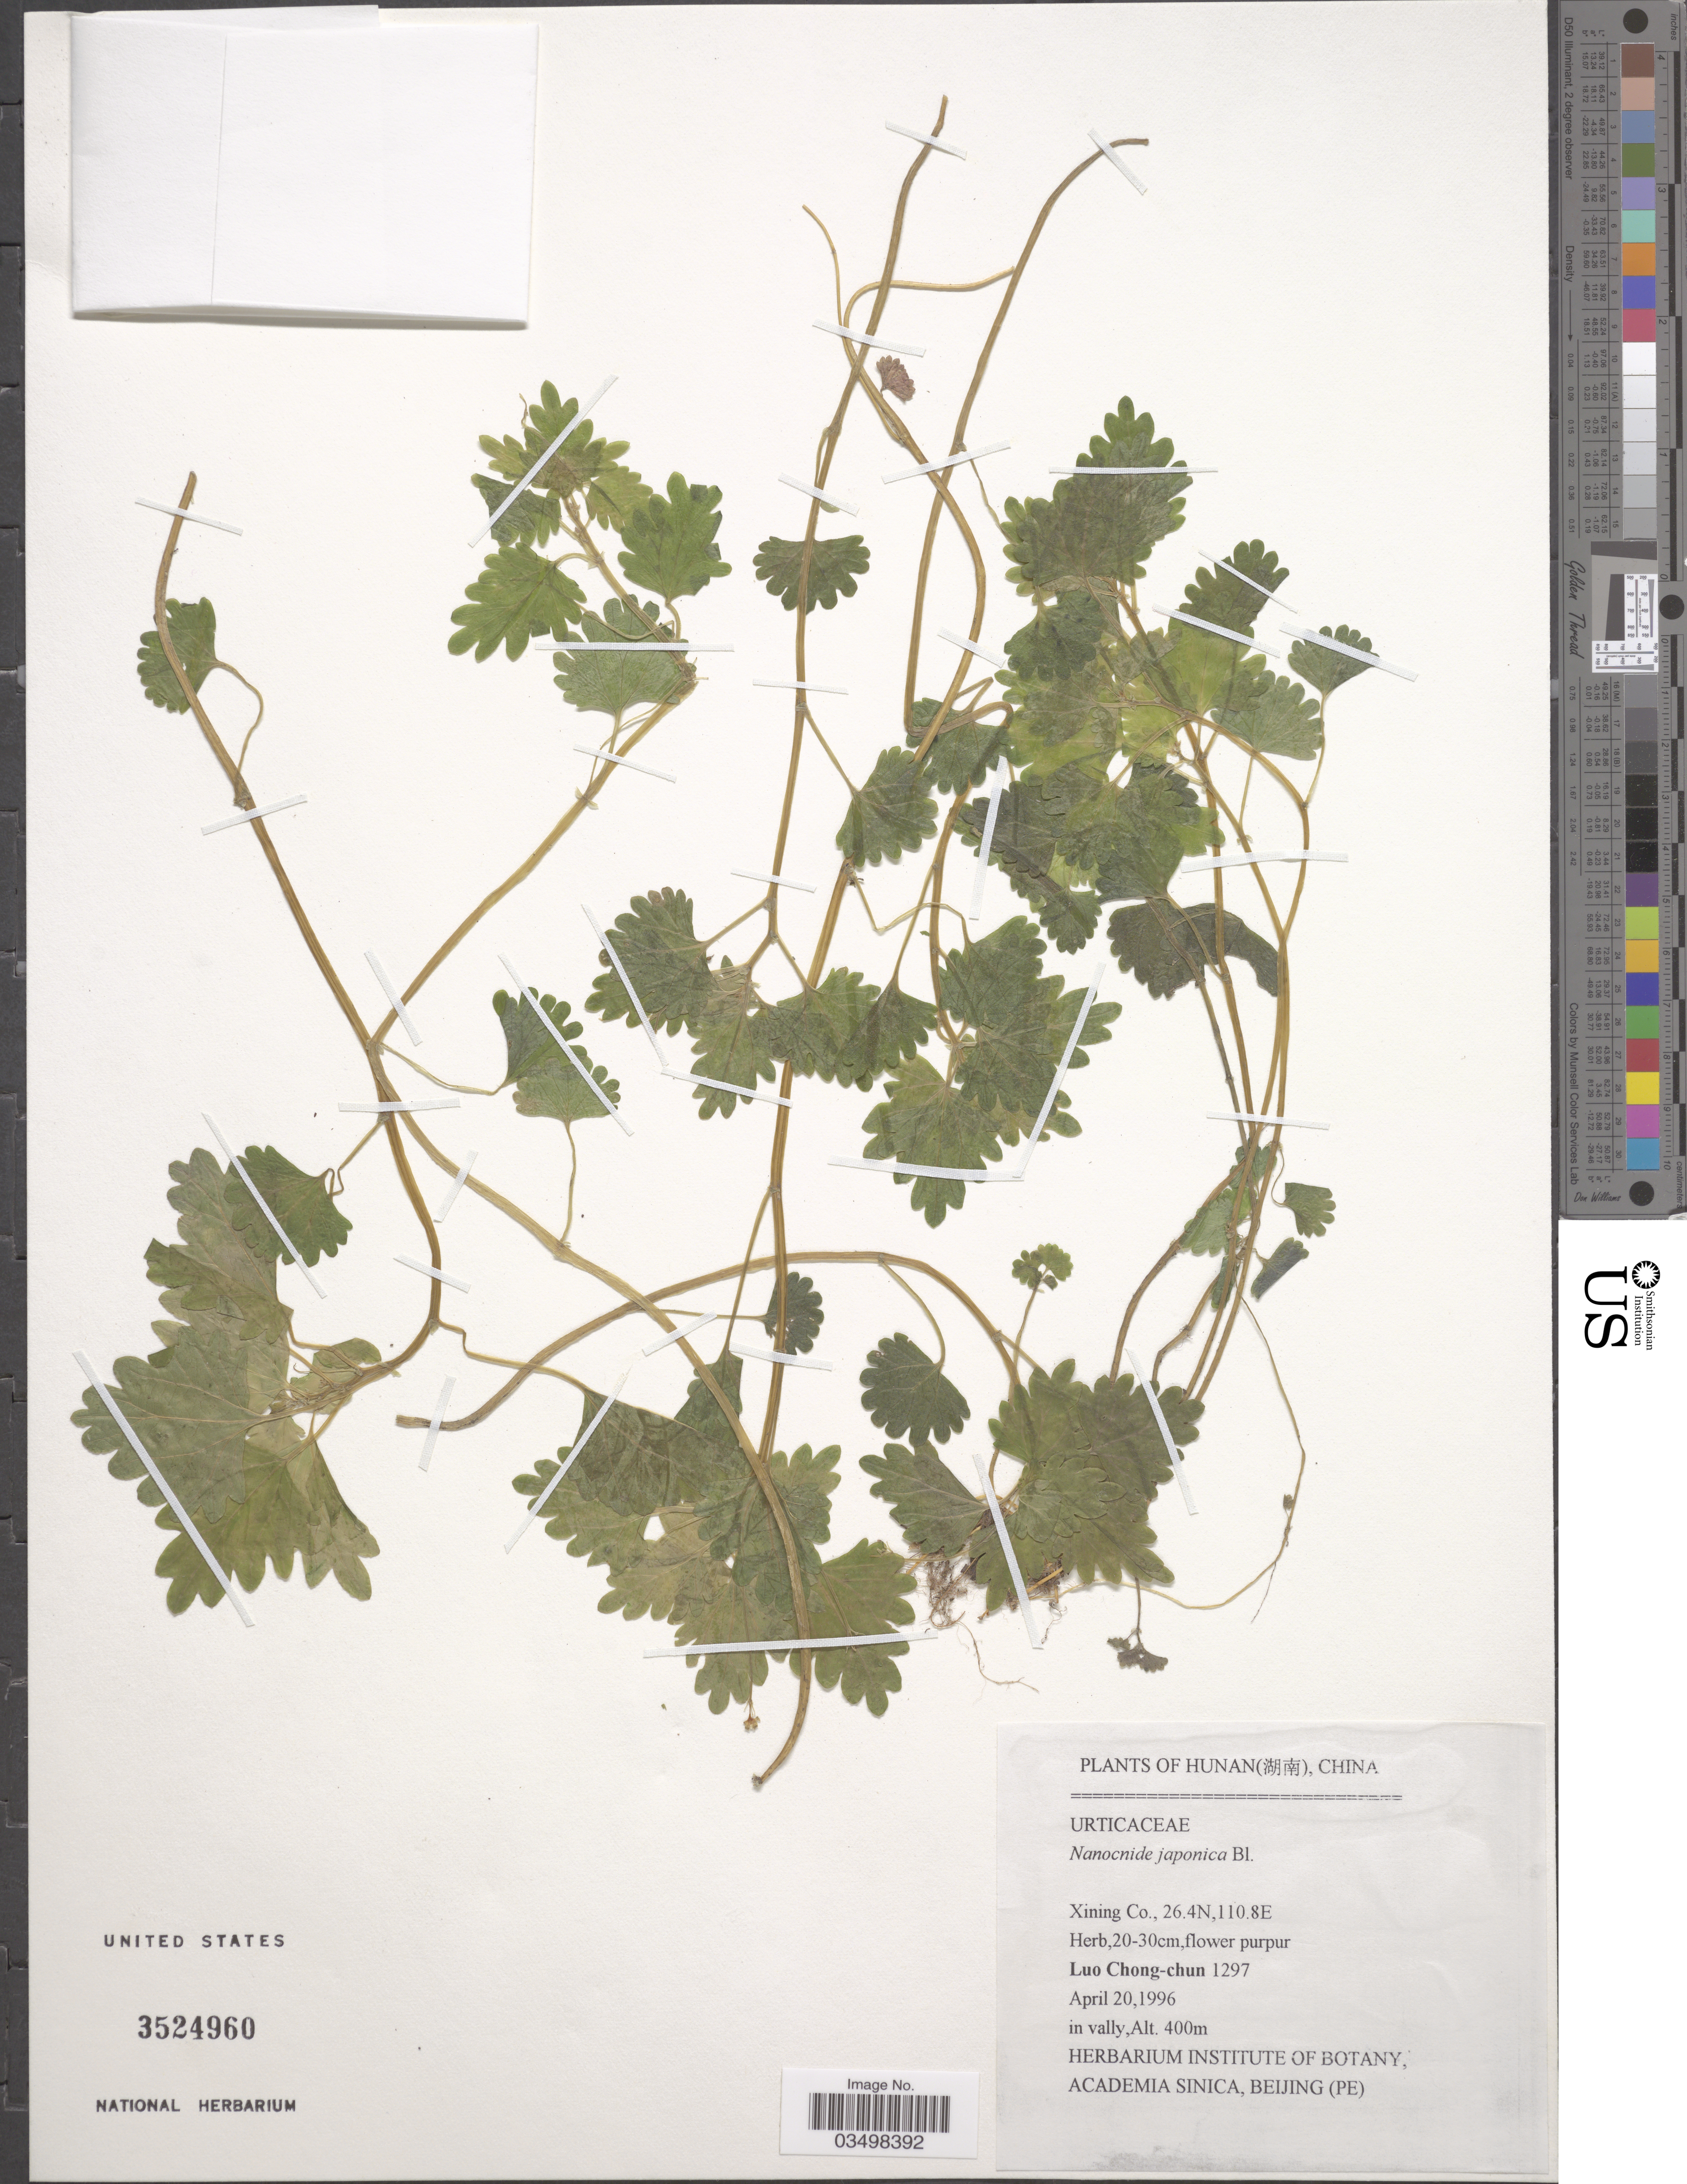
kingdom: Plantae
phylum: Tracheophyta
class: Magnoliopsida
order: Rosales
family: Urticaceae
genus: Nanocnide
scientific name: Nanocnide japonica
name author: Blume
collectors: L. Chong-Chun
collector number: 1297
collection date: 1996-04-20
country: China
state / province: Hunan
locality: Xining Co., in valley.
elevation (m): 400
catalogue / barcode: US 3524960